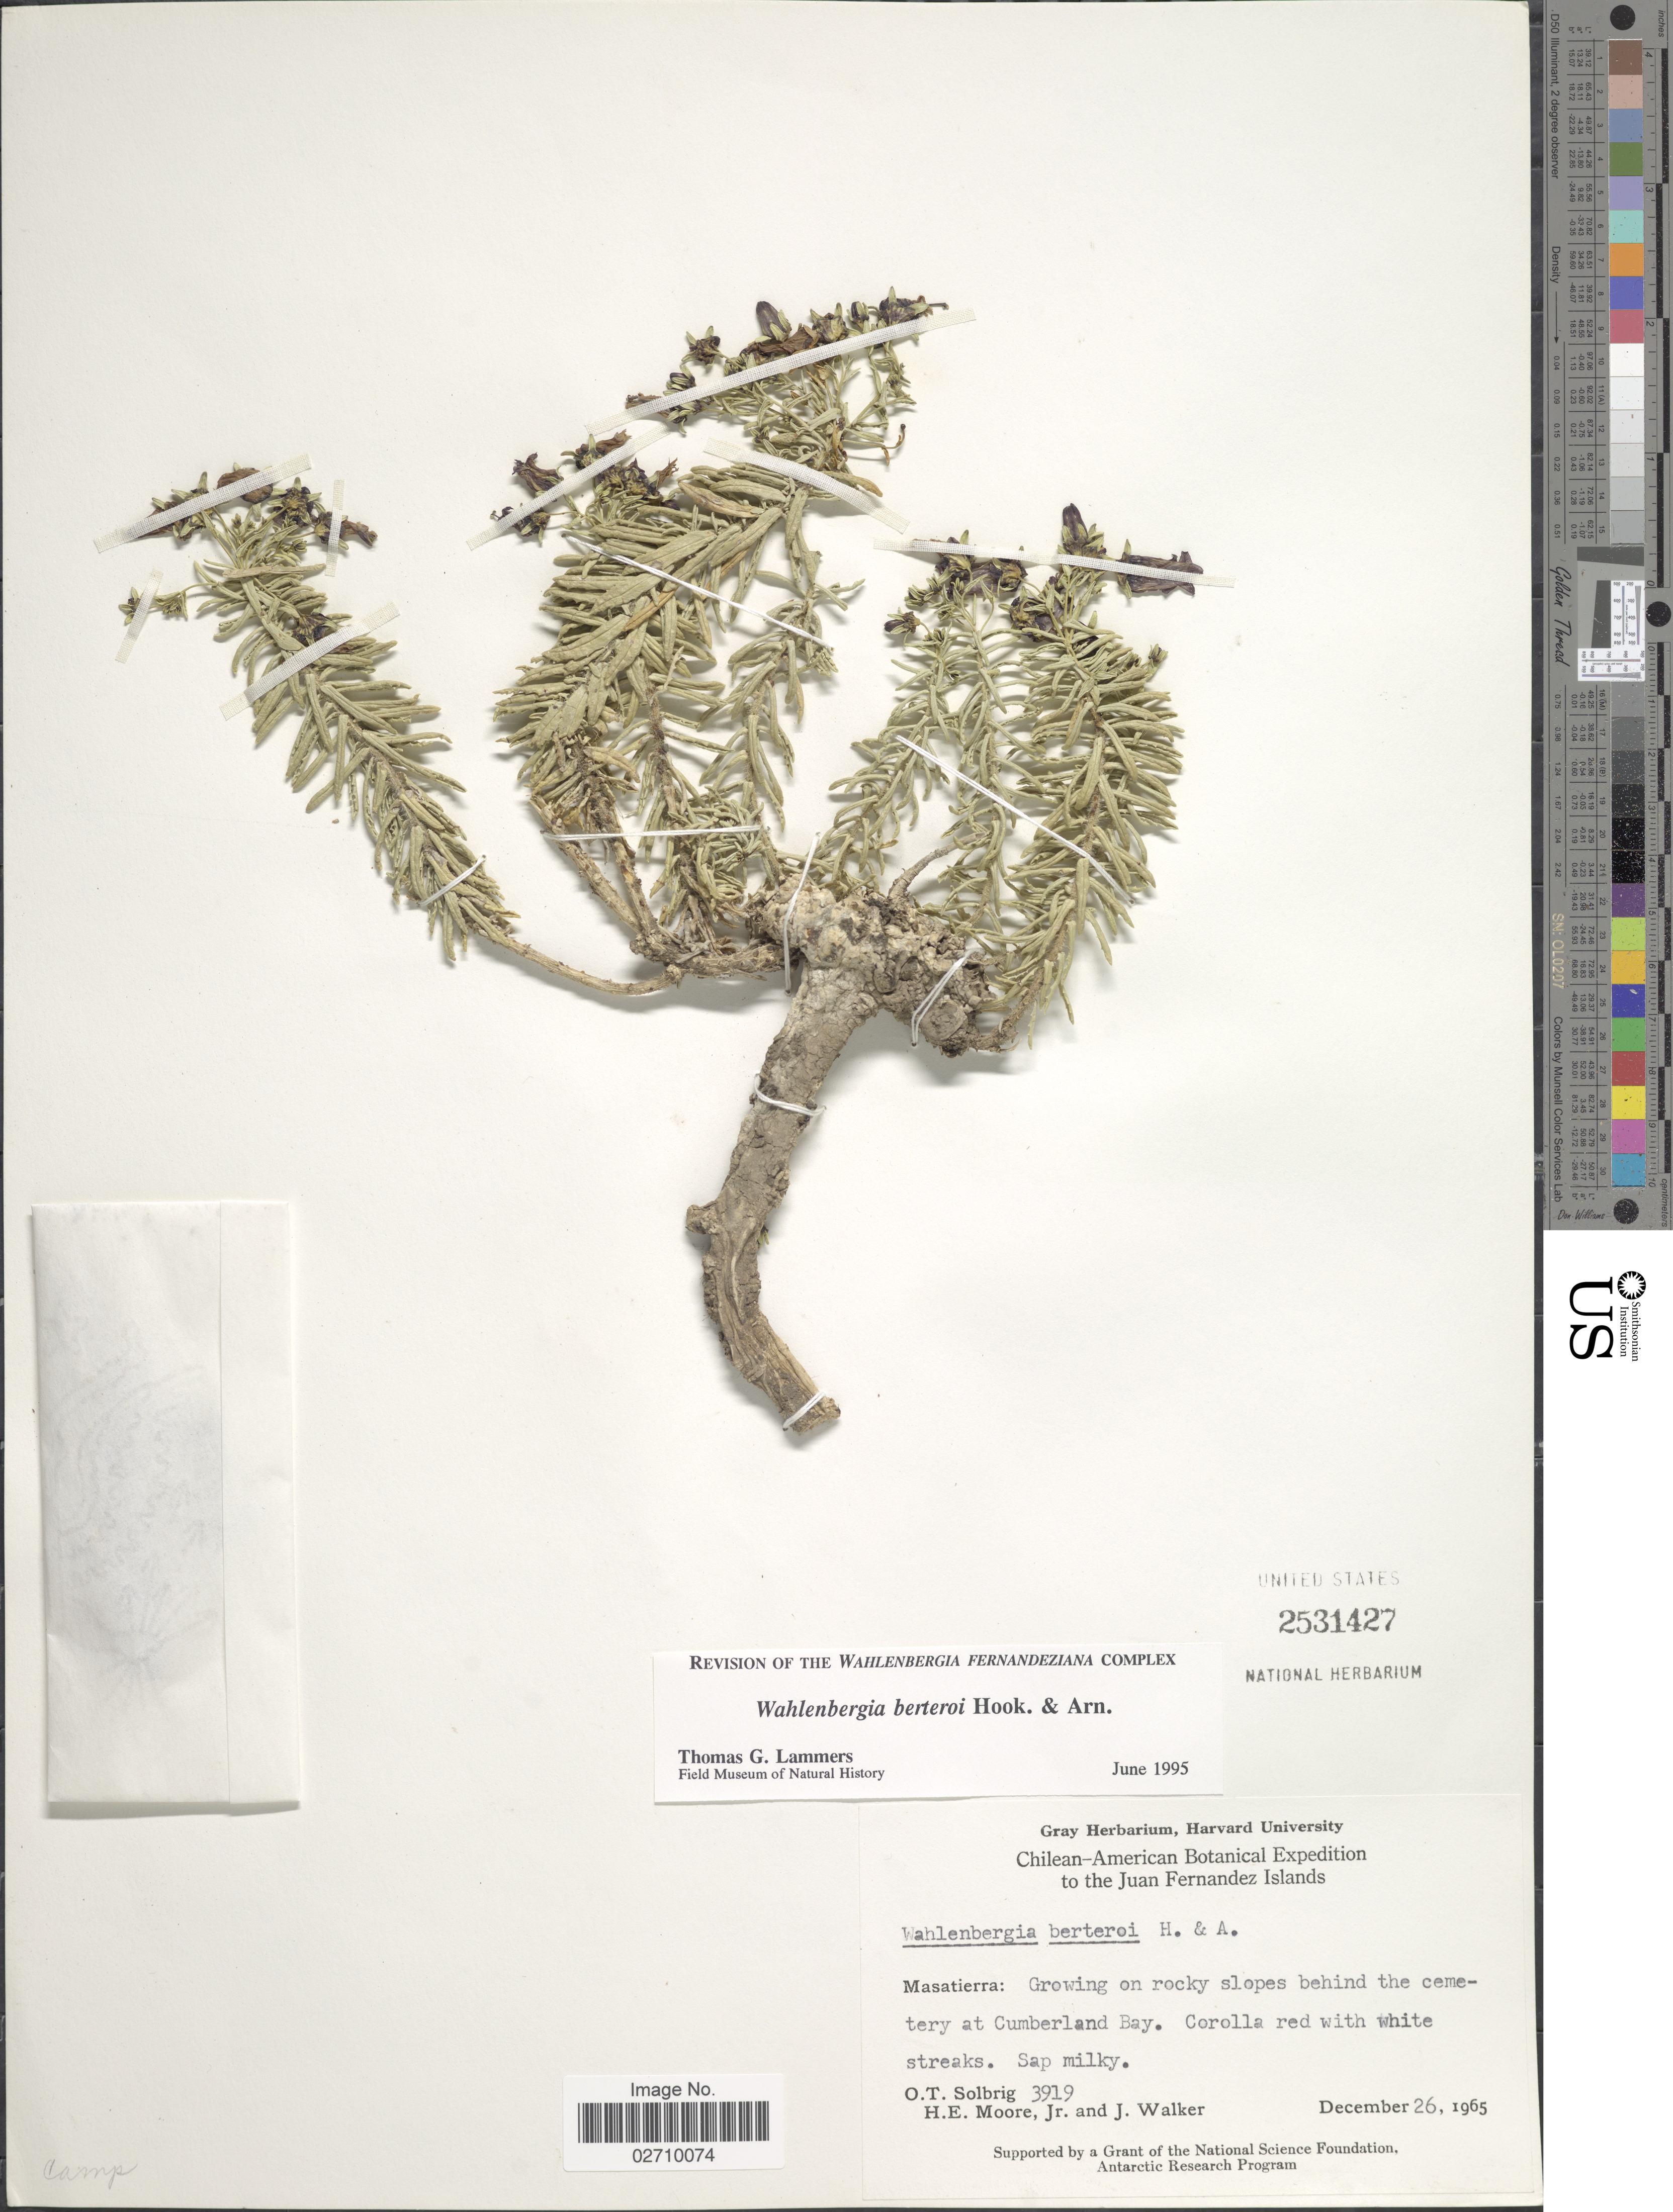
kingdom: Plantae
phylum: Tracheophyta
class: Magnoliopsida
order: Asterales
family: Campanulaceae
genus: Wahlenbergia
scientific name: Wahlenbergia berteroi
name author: Hook. & Arn.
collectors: O. T. Solbrig, H. Moore & J. Walker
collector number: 3919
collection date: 1965-12-26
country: Chile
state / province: Valparaíso (V)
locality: Chilean-American to Juan Fernandez Islands. Masatierra: Behind the cemetery at Cumberland Bay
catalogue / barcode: US 2531427